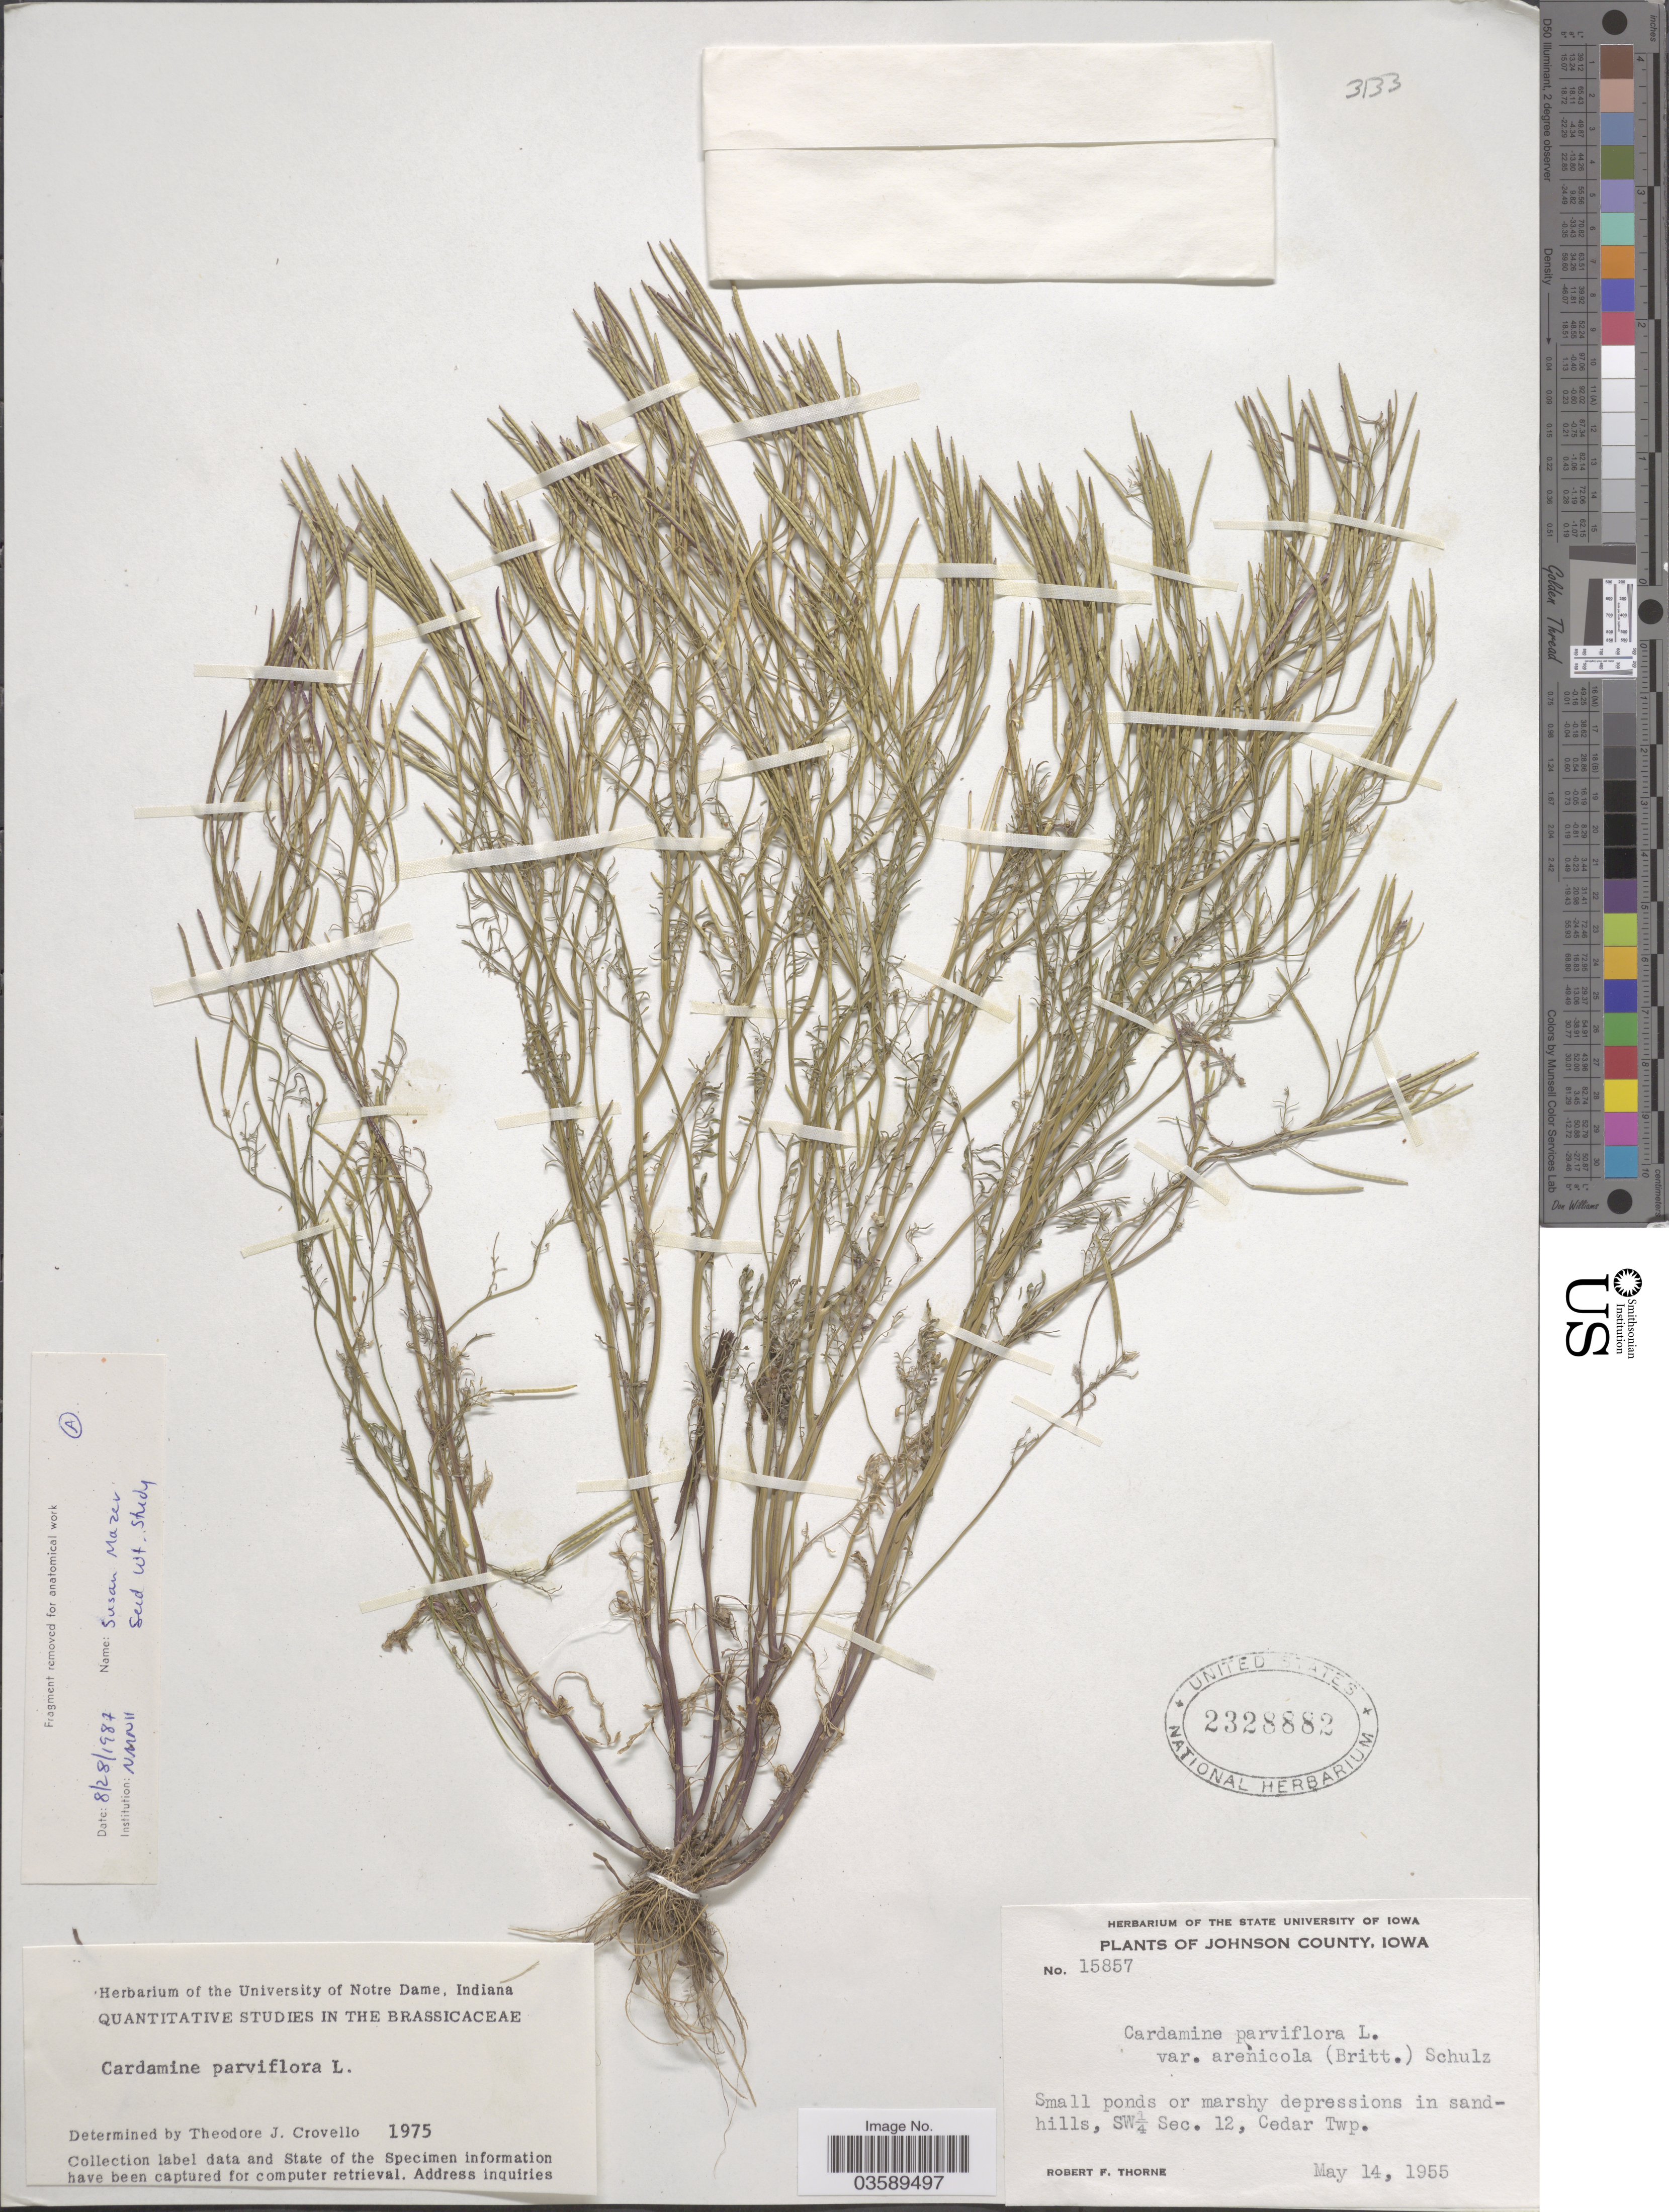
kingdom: Plantae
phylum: Tracheophyta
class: Magnoliopsida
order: Brassicales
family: Brassicaceae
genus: Cardamine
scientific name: Cardamine parviflora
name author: L.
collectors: R. F. Thorne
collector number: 15857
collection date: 1955-05-14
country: United States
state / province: Iowa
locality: Johnson County. Small ponds or marshy depressions in sandhills, SW¼ Sec. 12, Cedar Twp.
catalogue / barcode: US 2328882